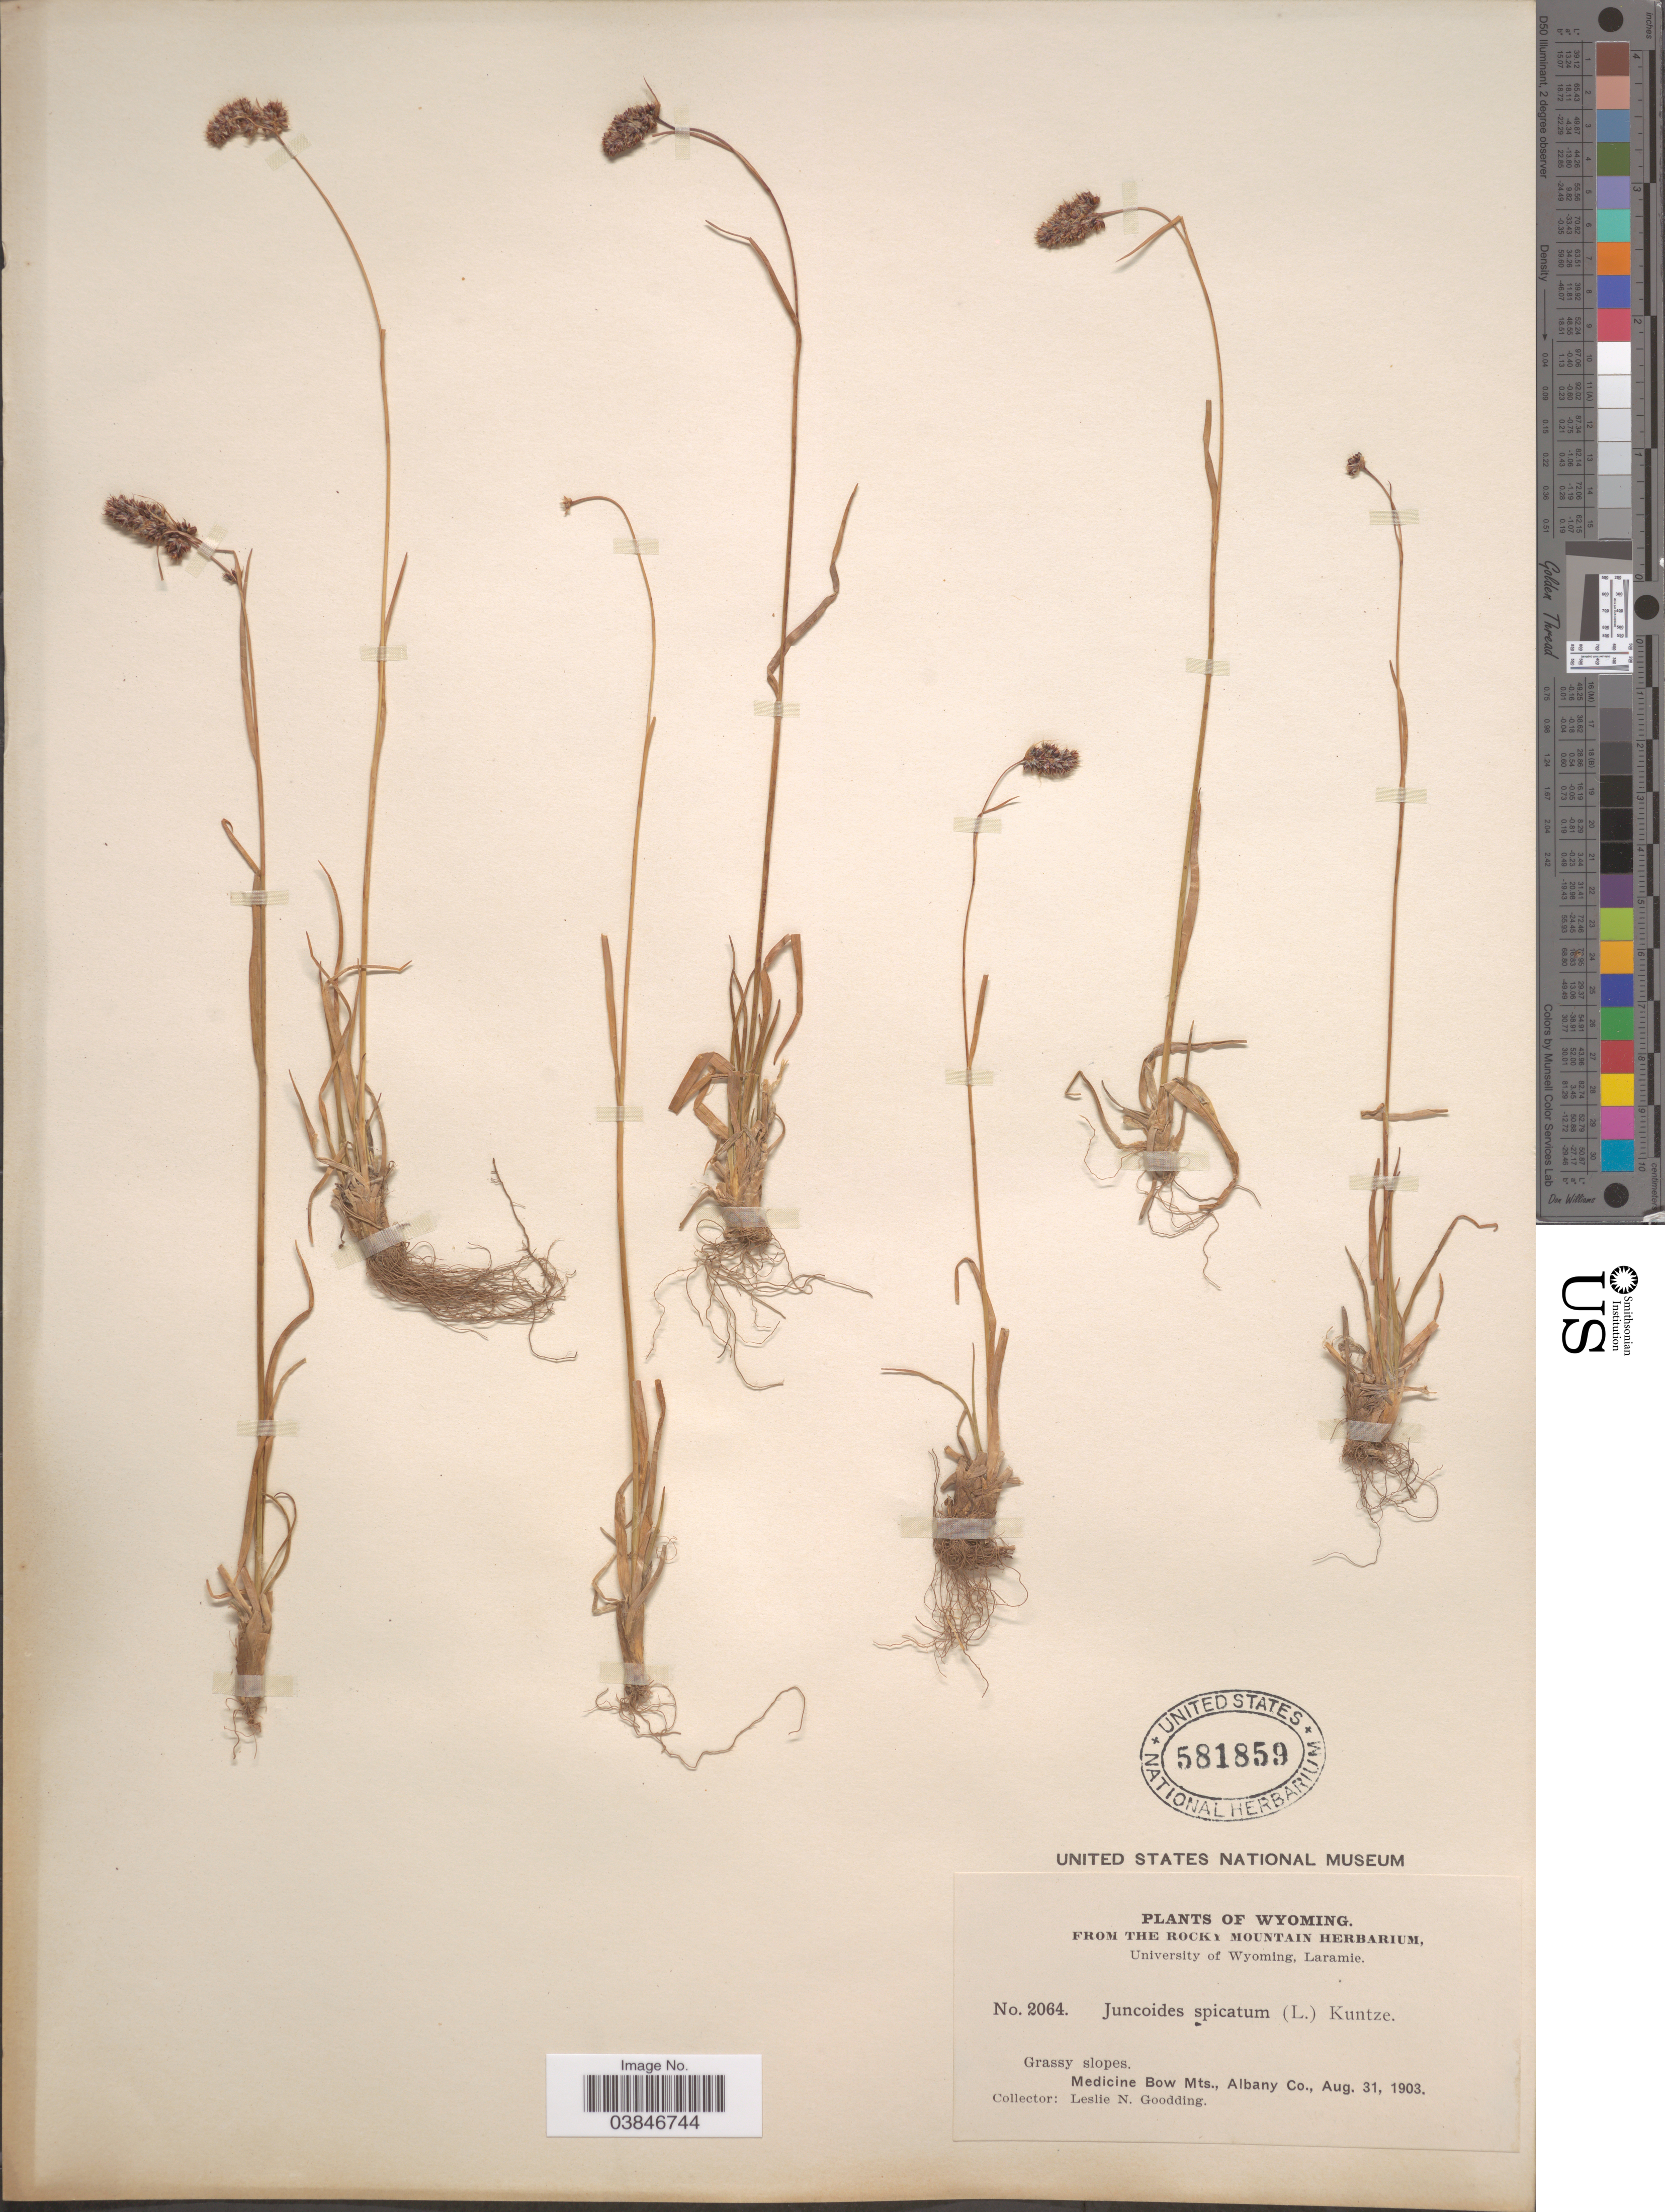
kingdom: Plantae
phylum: Tracheophyta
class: Liliopsida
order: Poales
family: Juncaceae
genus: Luzula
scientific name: Luzula spicata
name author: (L.) DC.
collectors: L. N. Goodding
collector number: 2064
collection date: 1903-08-31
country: United States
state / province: Wyoming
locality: Medicine Bow Mts., Albany Co.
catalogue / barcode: US 581859